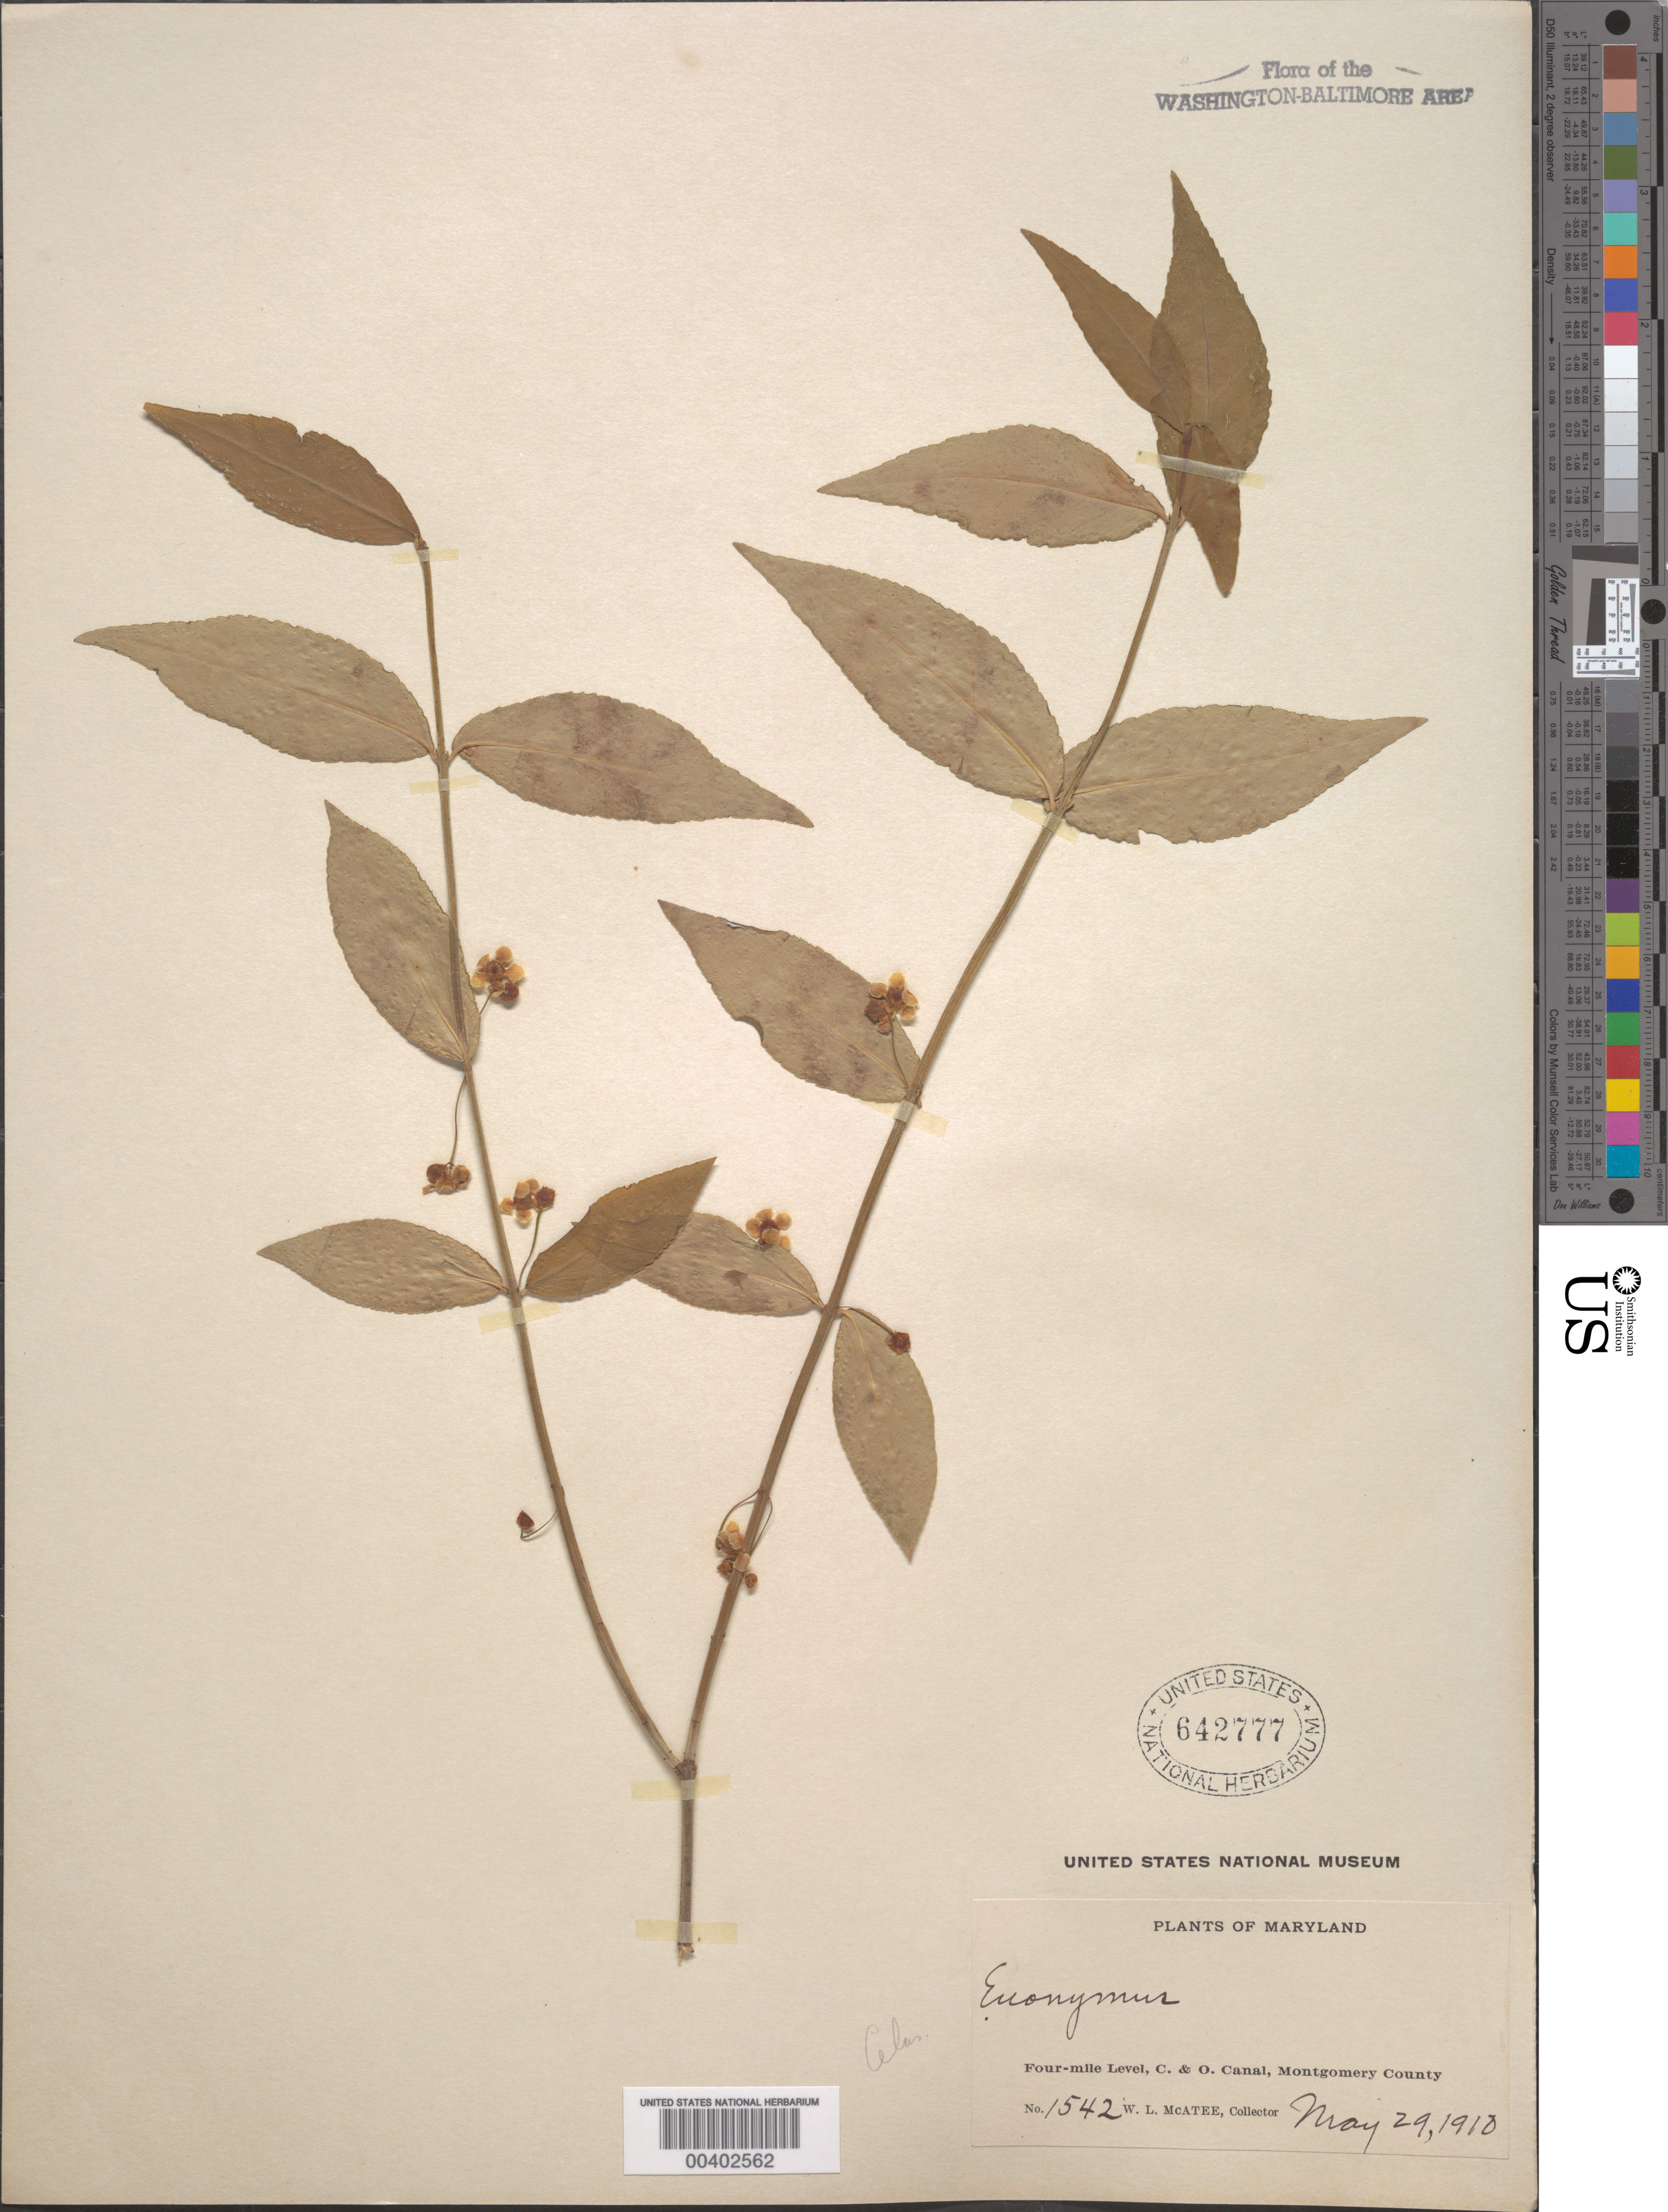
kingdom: Plantae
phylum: Tracheophyta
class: Magnoliopsida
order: Celastrales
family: Celastraceae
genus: Euonymus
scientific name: Euonymus americanus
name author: L.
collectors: W. McAtee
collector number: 1542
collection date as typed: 29 May 1910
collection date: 1910-05-29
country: United States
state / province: Maryland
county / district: Montgomery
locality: Four Mile Level, C. & O. Canal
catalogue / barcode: US 642777